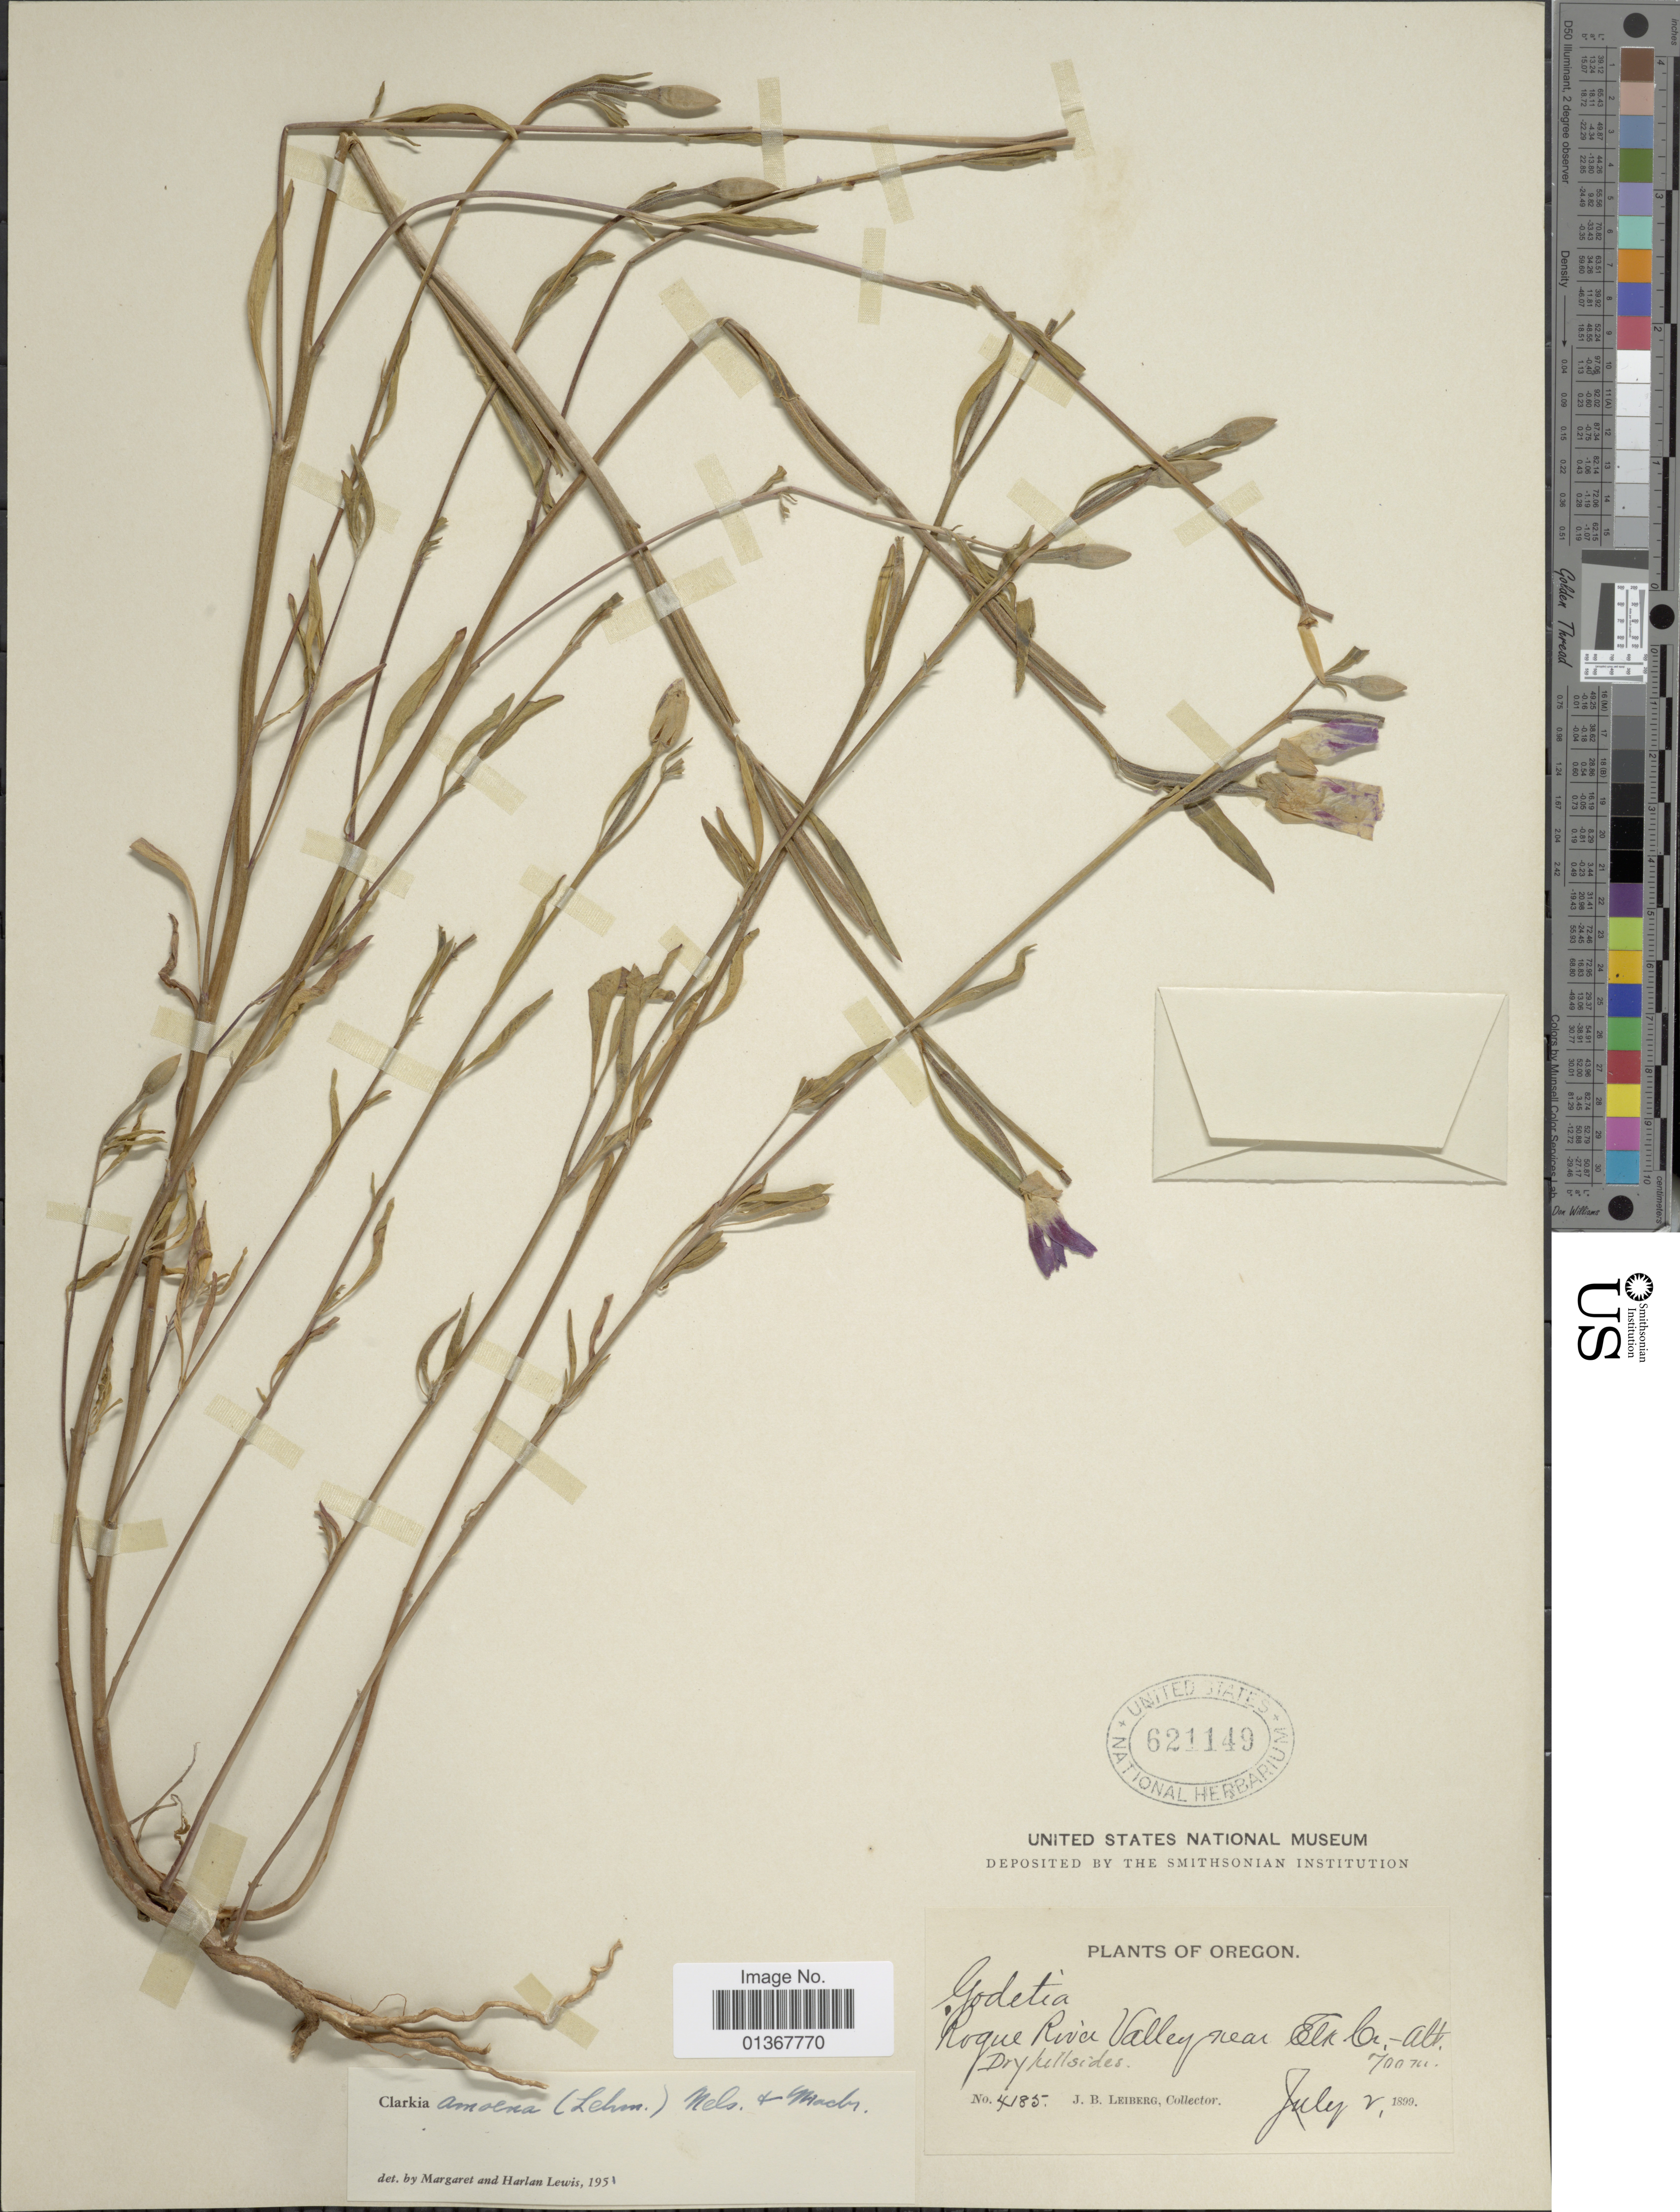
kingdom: Plantae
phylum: Tracheophyta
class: Magnoliopsida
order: Myrtales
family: Onagraceae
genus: Clarkia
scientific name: Clarkia amoena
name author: (Lehm.) A. Nelson & J.F. Macbr.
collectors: J. B. Leiberg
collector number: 4185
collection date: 1899-07-02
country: United States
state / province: Oregon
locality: Rogue River Valley near Elk Cr. [Elk Creek]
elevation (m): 700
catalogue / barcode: US 621149